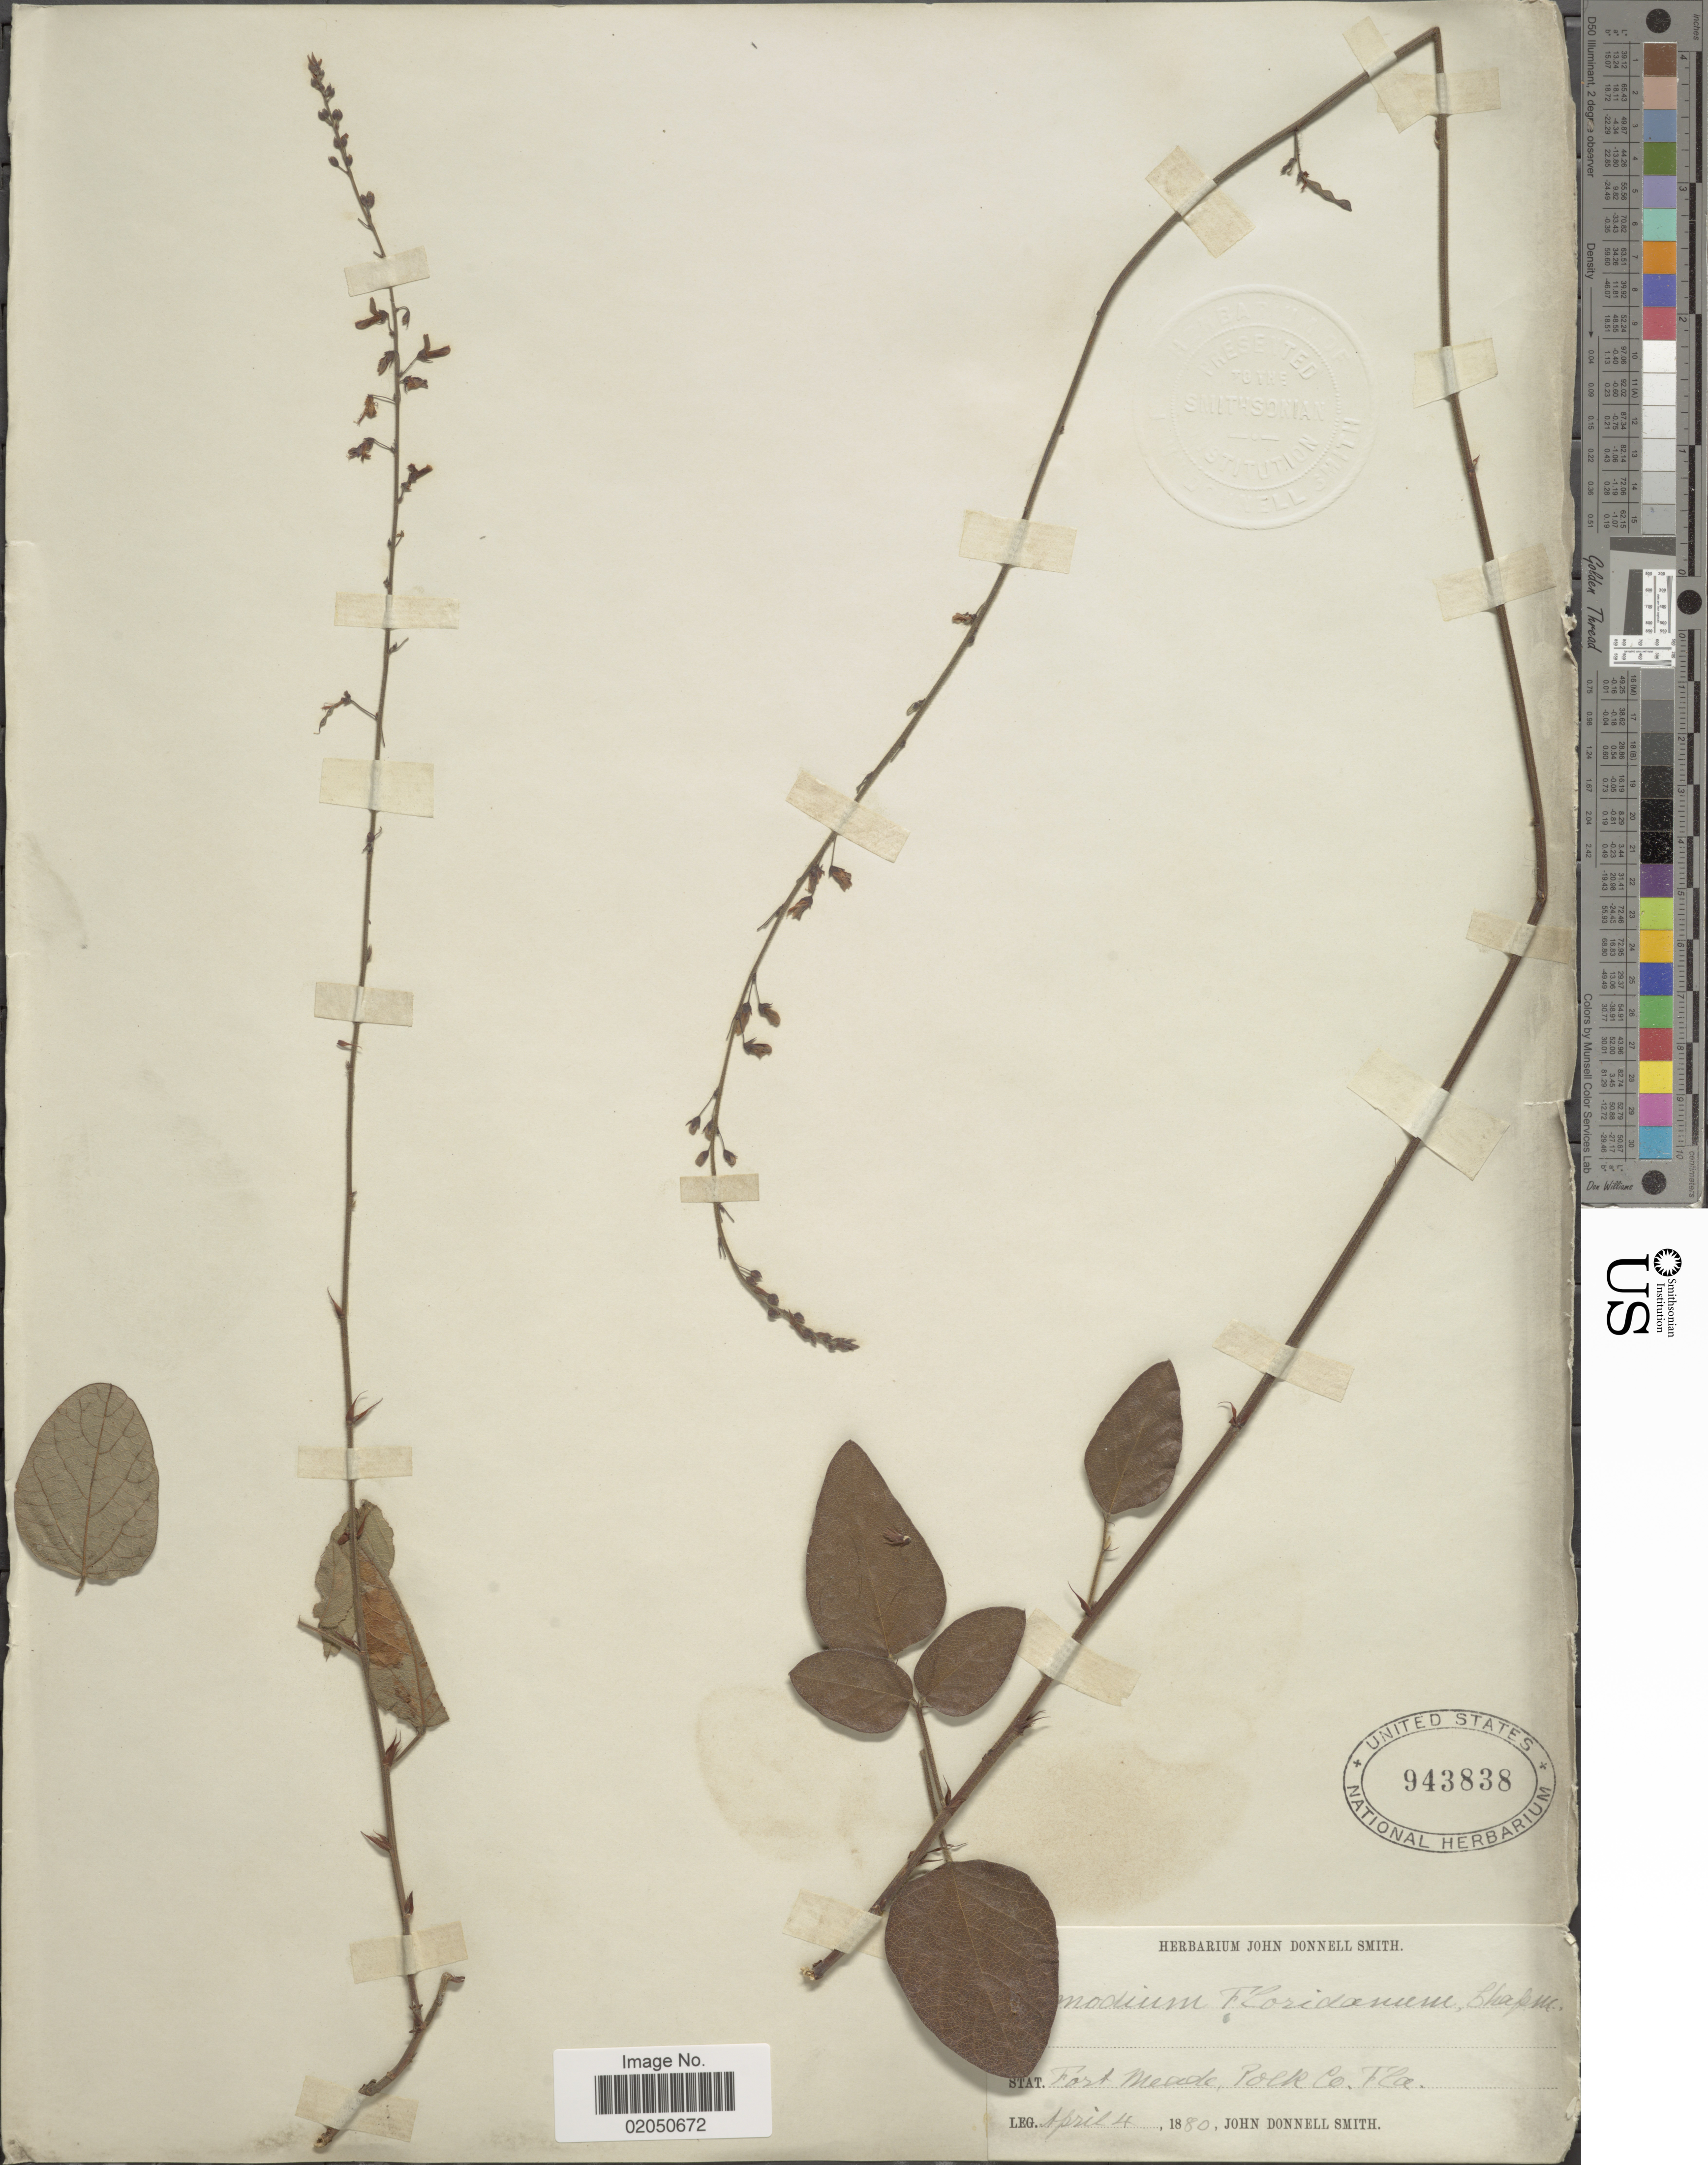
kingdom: Plantae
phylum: Tracheophyta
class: Magnoliopsida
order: Fabales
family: Fabaceae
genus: Desmodium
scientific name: Desmodium floridanum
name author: Chapm.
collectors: J. Donnell Smith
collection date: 1880-04-04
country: United States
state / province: Florida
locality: Fort Meade, Polk Co. Fla.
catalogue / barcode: US 943838